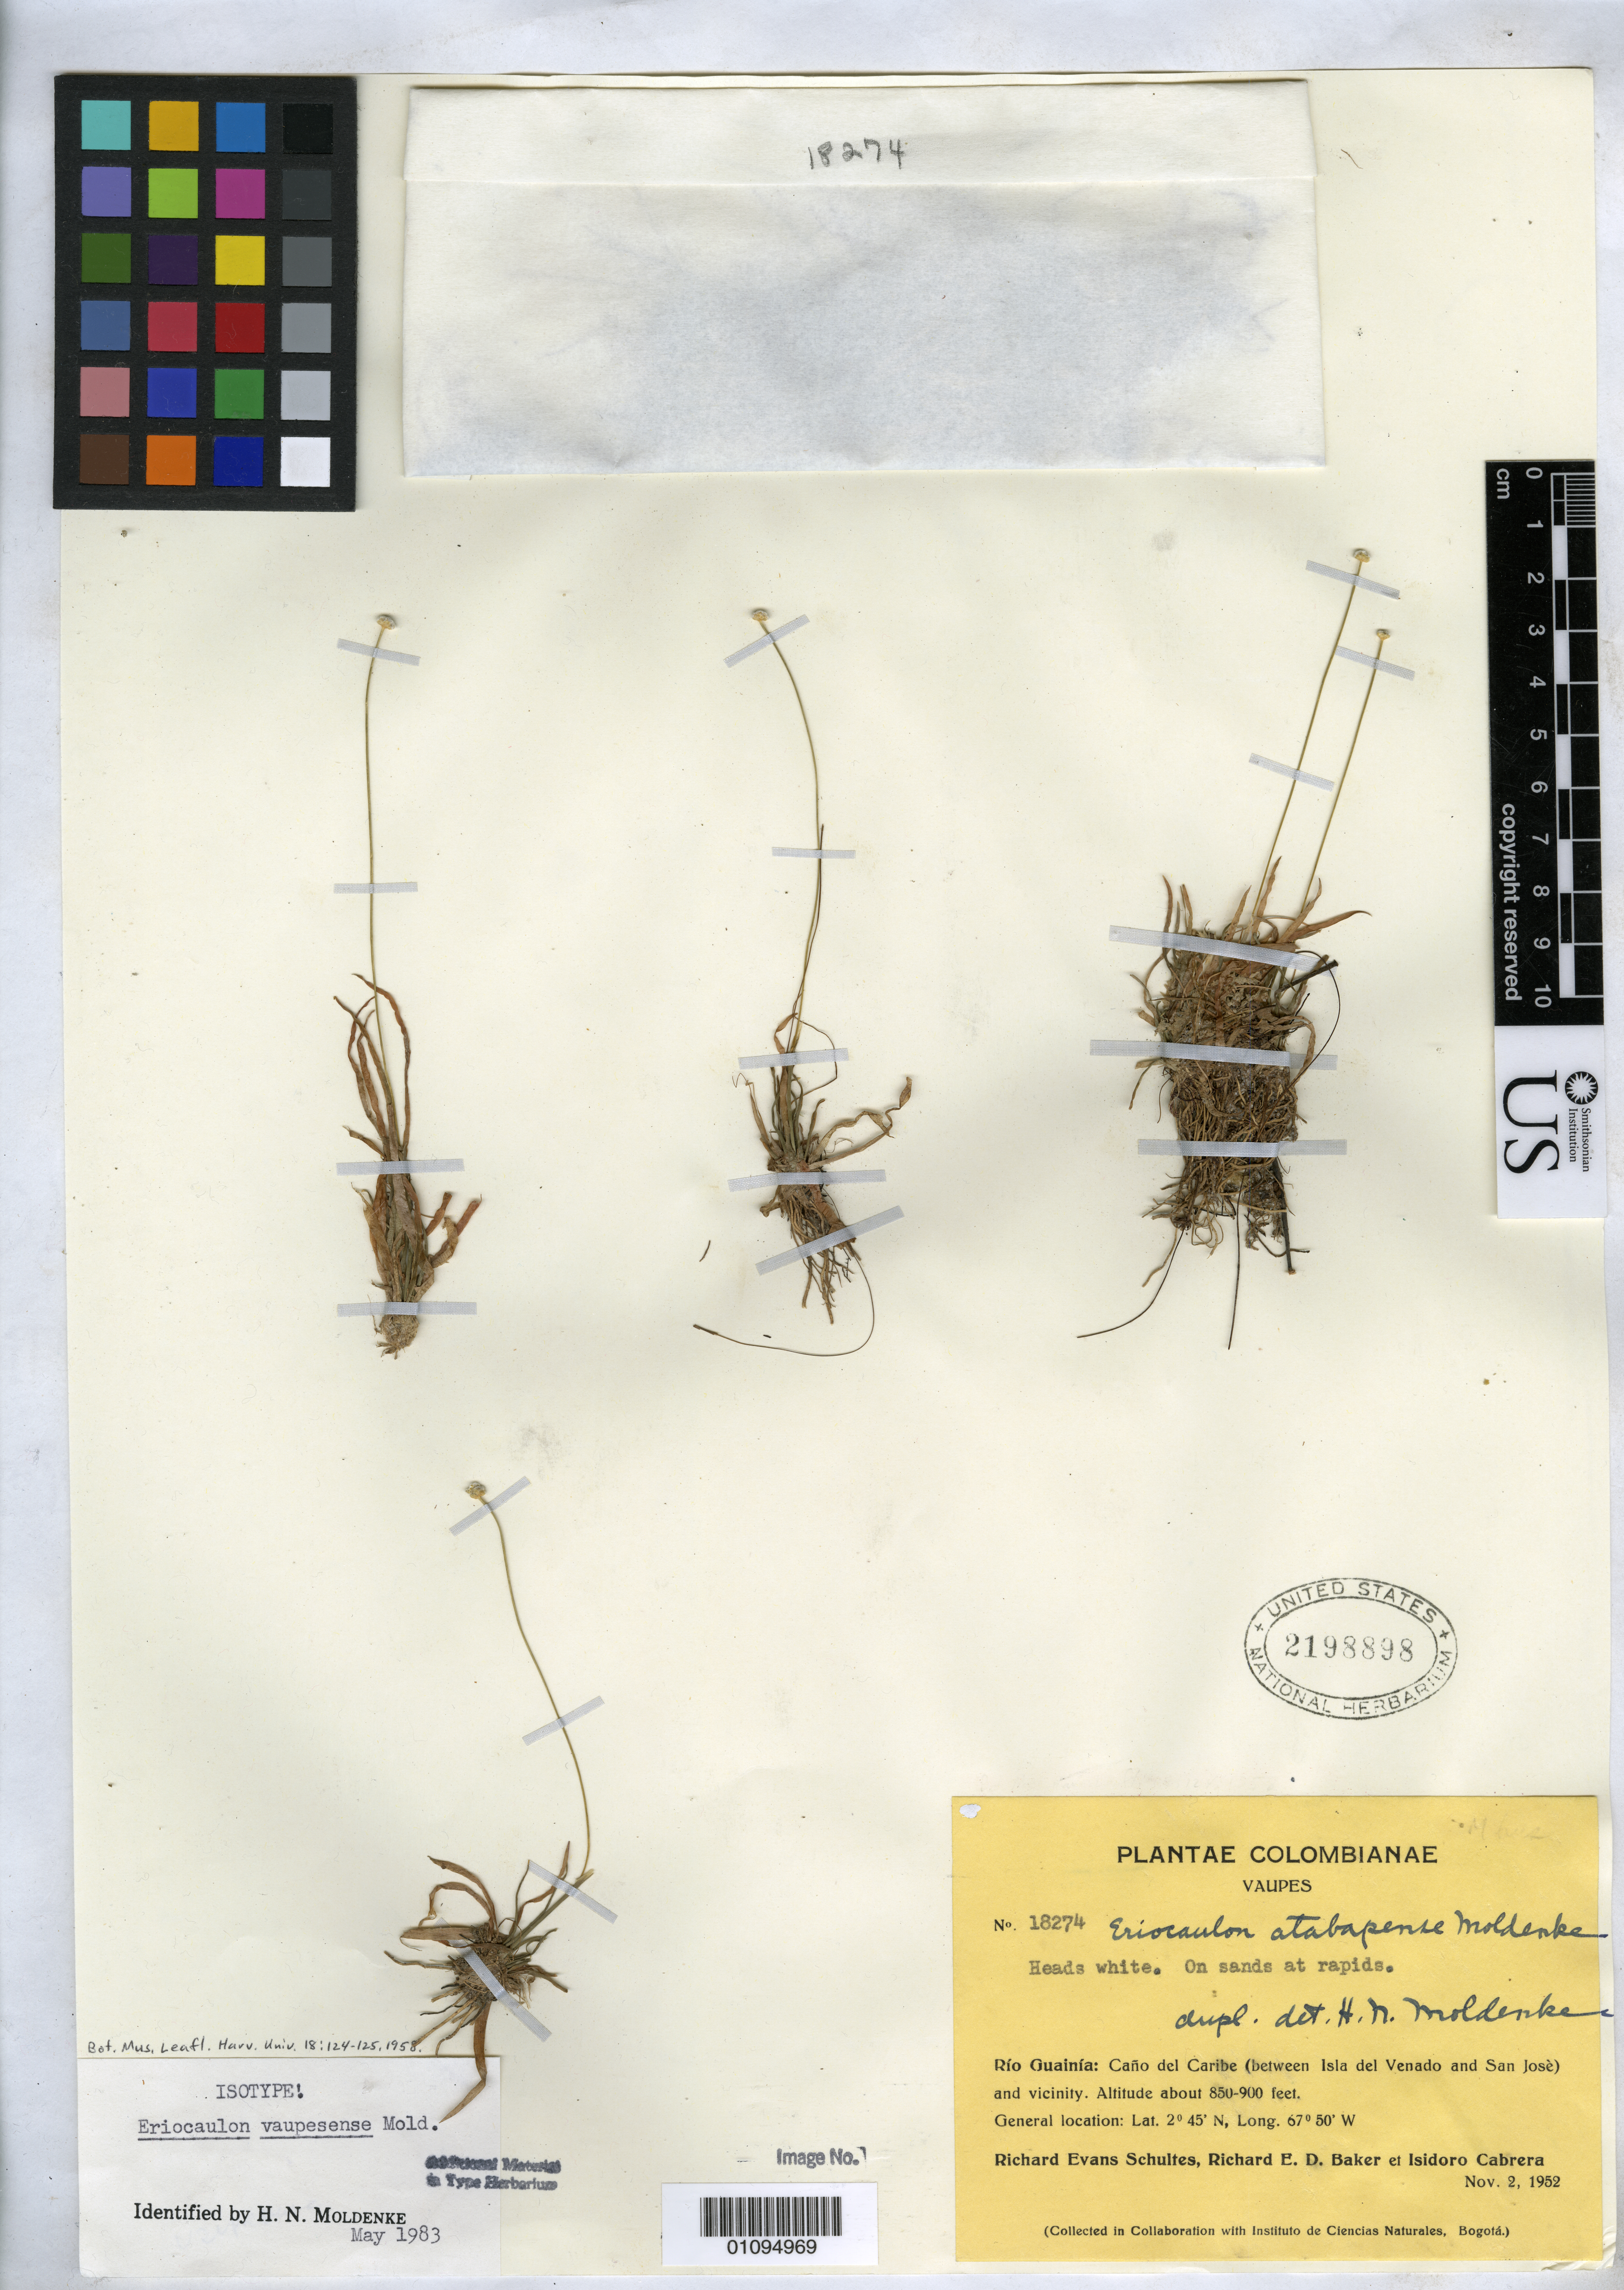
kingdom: Plantae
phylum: Tracheophyta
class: Liliopsida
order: Poales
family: Eriocaulaceae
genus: Eriocaulon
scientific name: Eriocaulon vaupesense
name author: Moldenke in R.E. Schult.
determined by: Moldenke, H. N.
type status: Isotype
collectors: R. E. Schultes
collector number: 18274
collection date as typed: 02 Nov 1952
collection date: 1952-11-02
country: Colombia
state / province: Vaupés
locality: Rio Guainia, between Isla del Venado and San Jose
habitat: On sands at rapids.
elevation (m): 259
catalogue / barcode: US 2198898